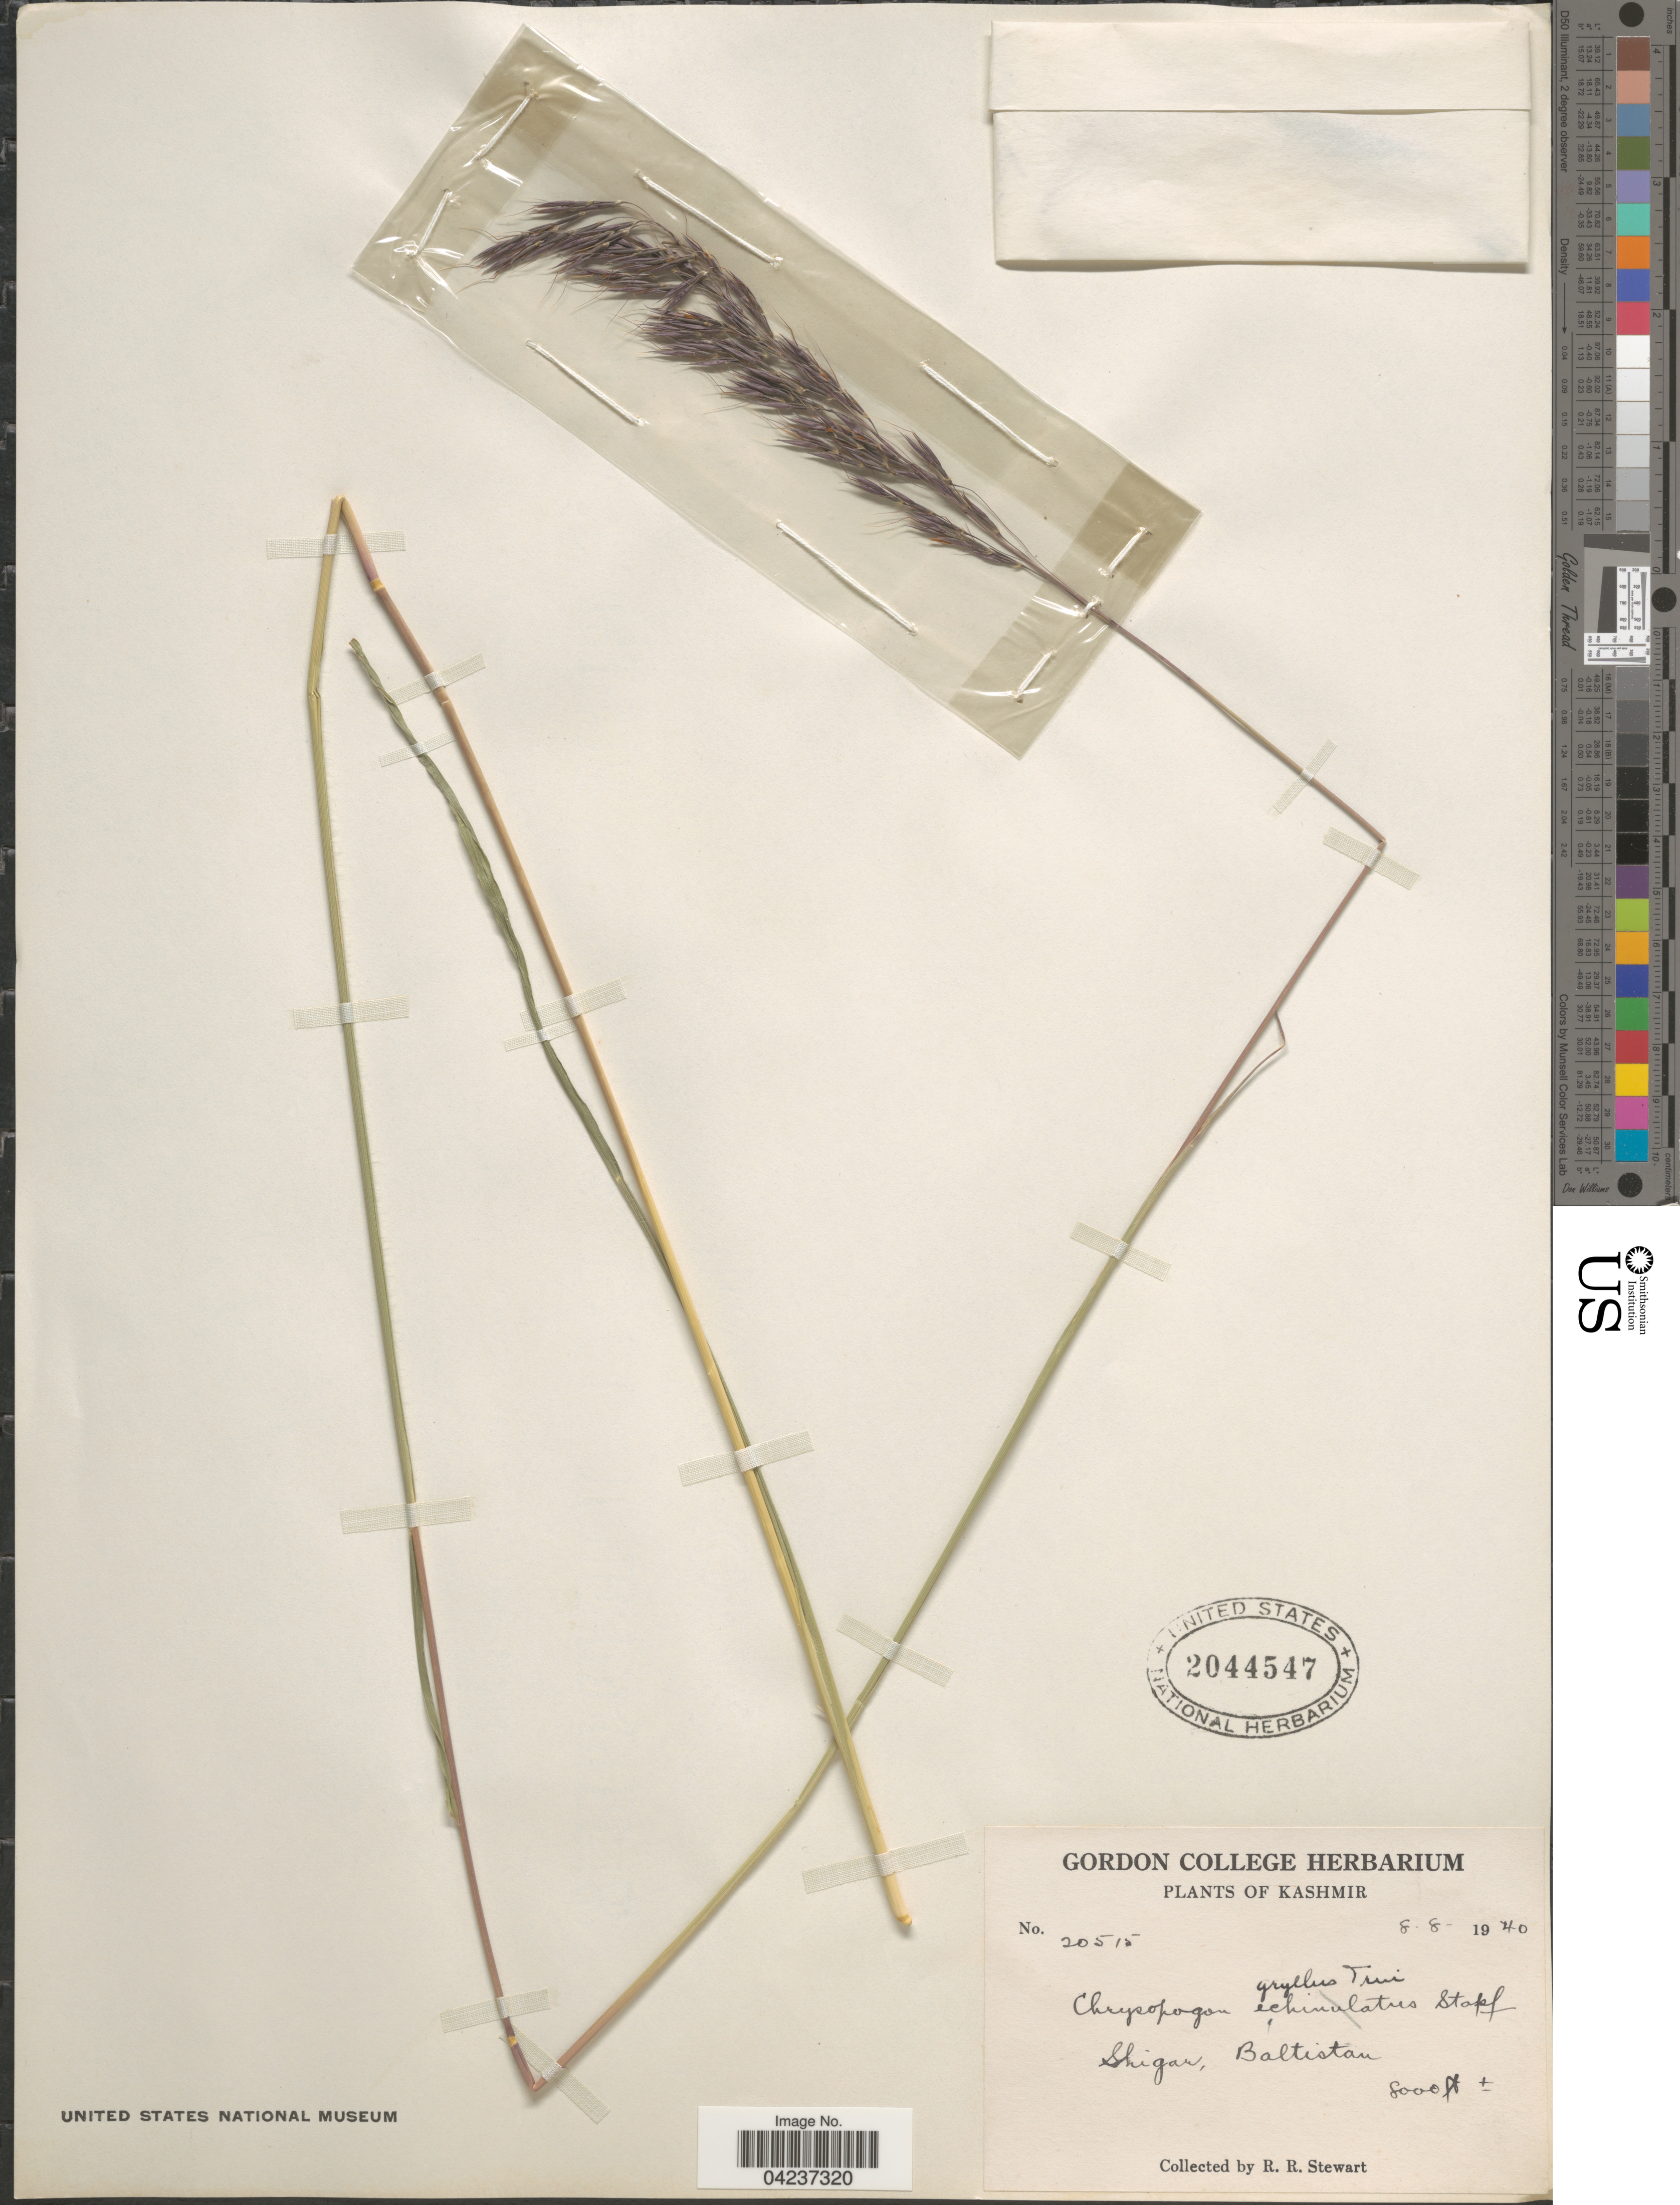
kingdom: Plantae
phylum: Tracheophyta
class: Liliopsida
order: Poales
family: Poaceae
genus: Chrysopogon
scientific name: Chrysopogon gryllus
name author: (L.) Trin.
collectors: R. Stewart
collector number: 20515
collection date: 1940-08-08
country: India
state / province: Jammu and Kashmir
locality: Kashmir. Shigar, Baltistan.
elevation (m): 2438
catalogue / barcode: US 2044547